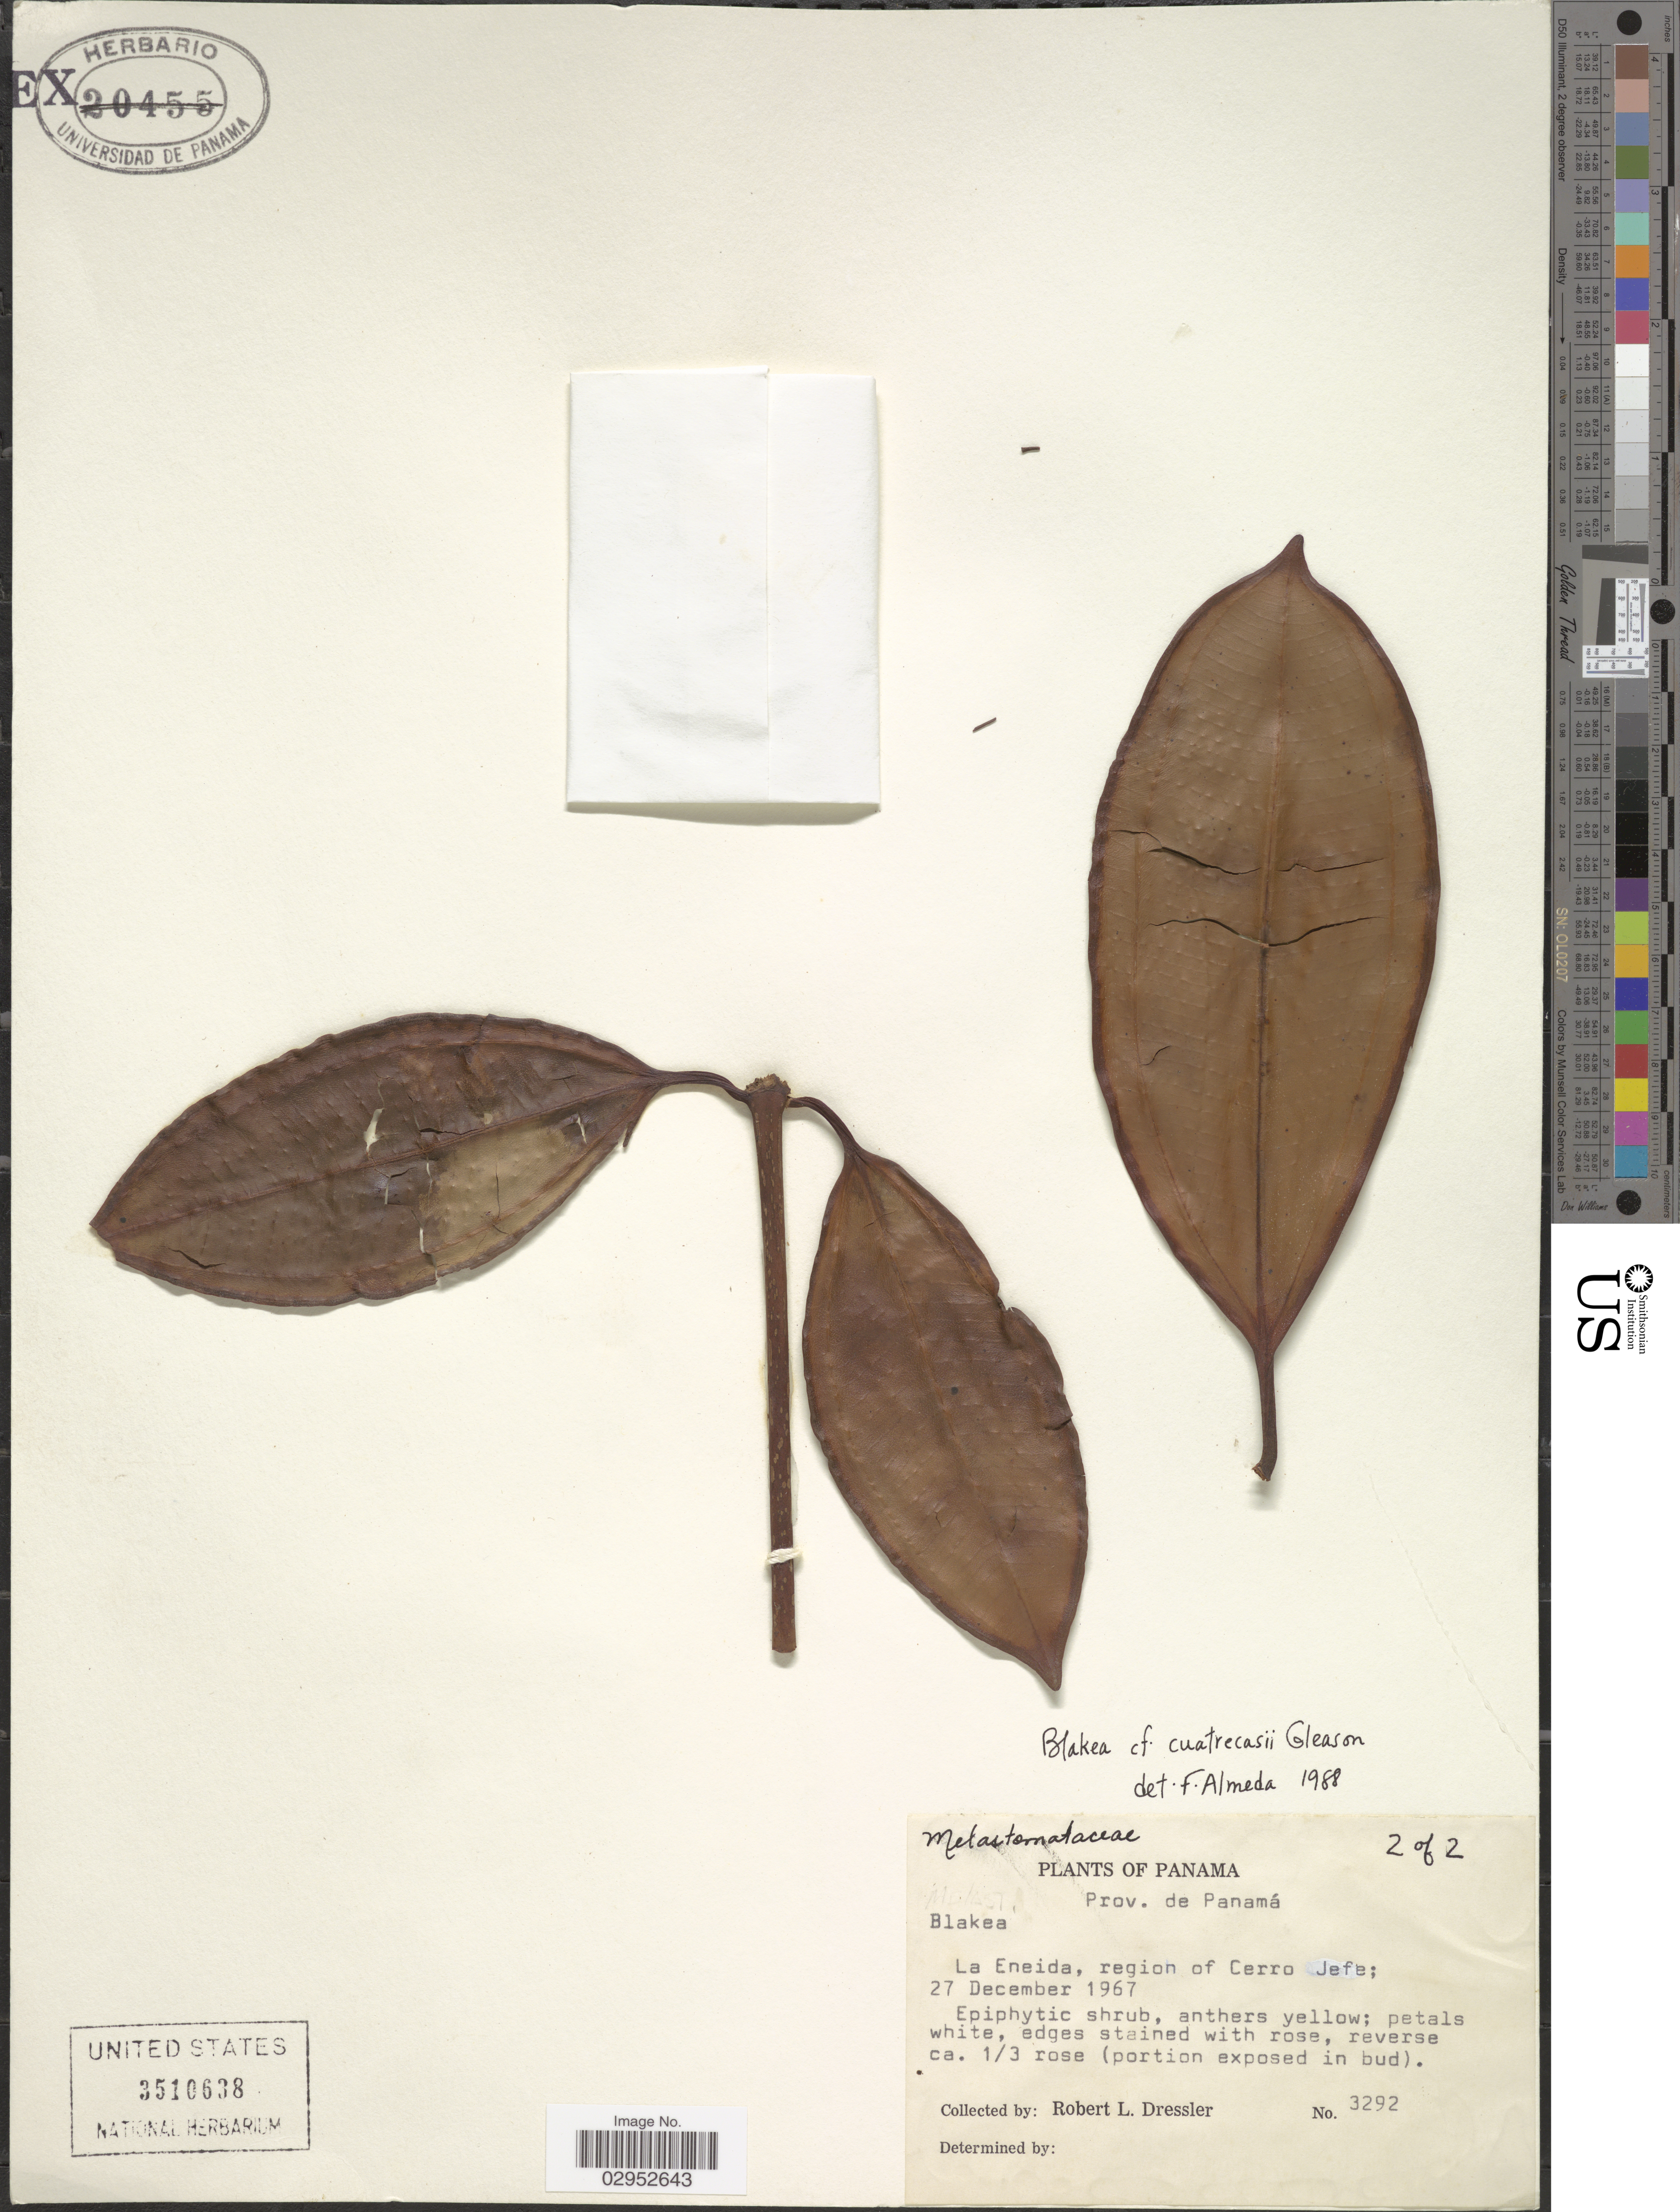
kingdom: Plantae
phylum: Tracheophyta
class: Magnoliopsida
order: Myrtales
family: Melastomataceae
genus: Blakea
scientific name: Blakea cuatrecasii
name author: Gleason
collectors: R. Dressler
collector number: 3292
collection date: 1967-12-27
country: Panama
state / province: Panamá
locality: La Eneida. region of Cerro Jefe.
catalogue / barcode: US 3510638